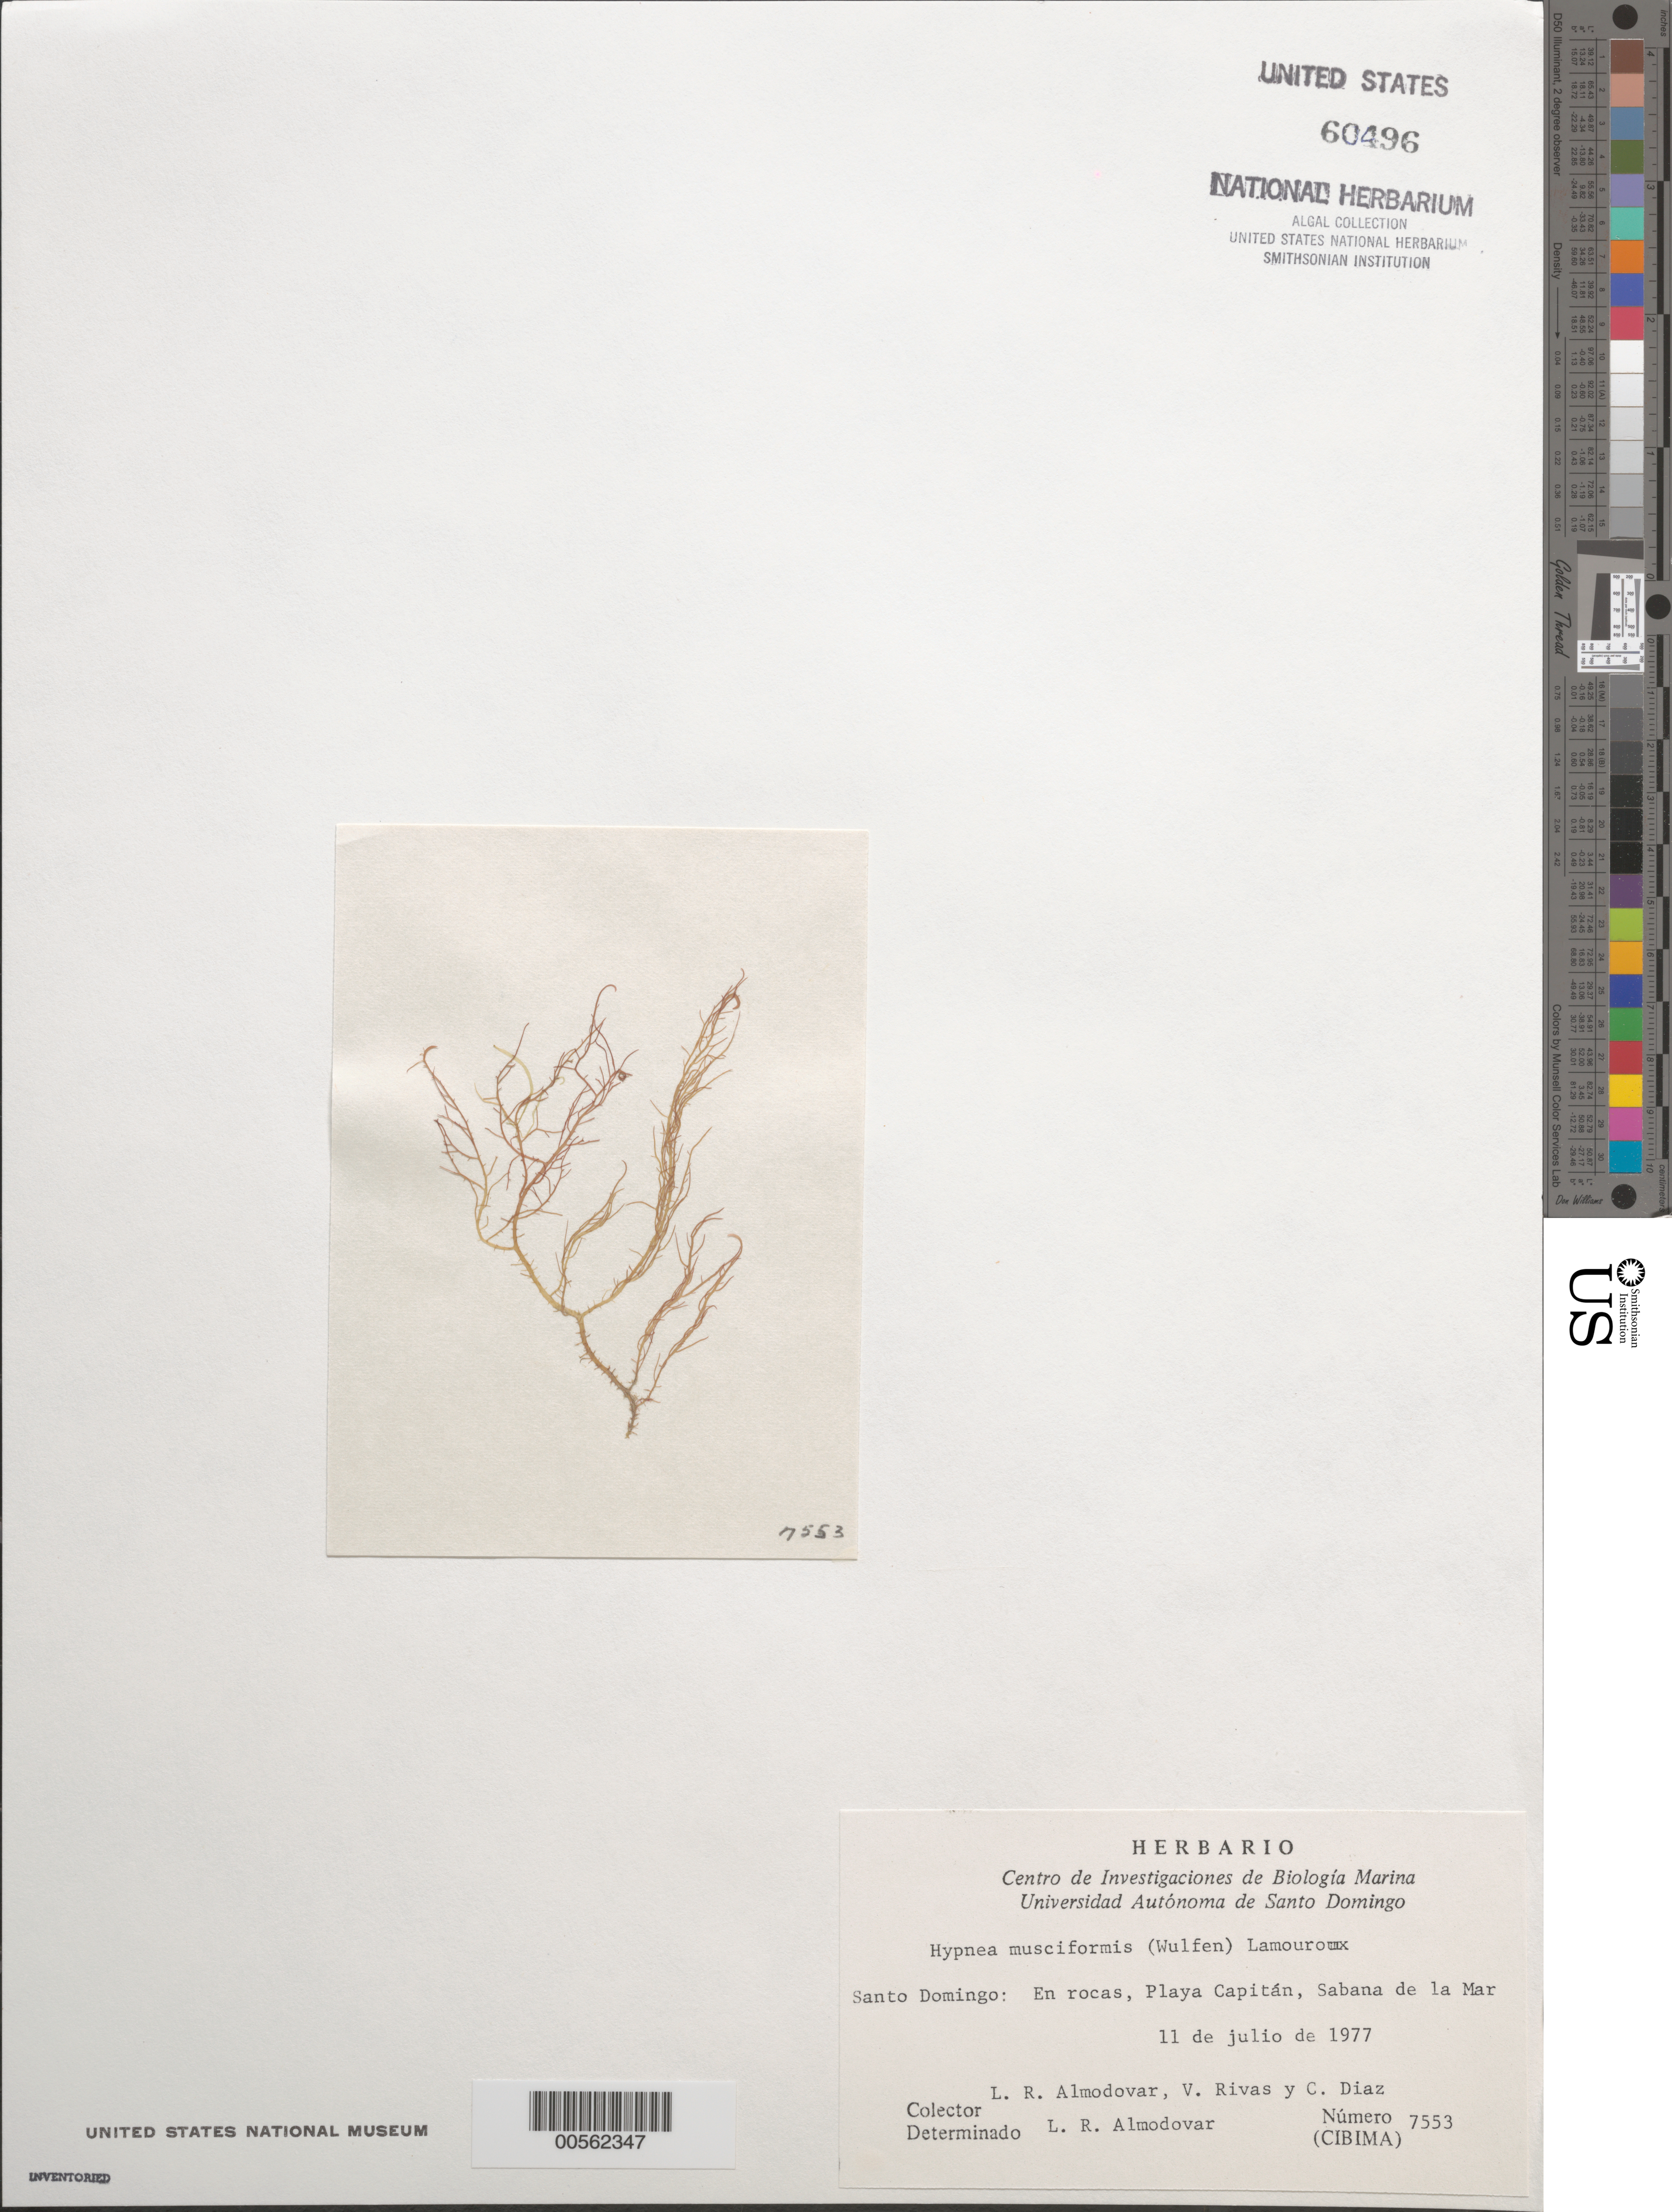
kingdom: Plantae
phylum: Rhodophyta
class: Florideophyceae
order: Gigartinales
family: Cystocloniaceae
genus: Hypnea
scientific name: Hypnea musciformis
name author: (Wulfen) J.V.Lamouroux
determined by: Almodovar, L. R.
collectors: L. Almodovar, V. Rivas & C. Díaz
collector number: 7553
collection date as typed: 11 Jul 1977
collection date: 1977-07-11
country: Dominican Republic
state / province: El Seibo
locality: Playa Capitan, Sabana de la Mar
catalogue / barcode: US 60496